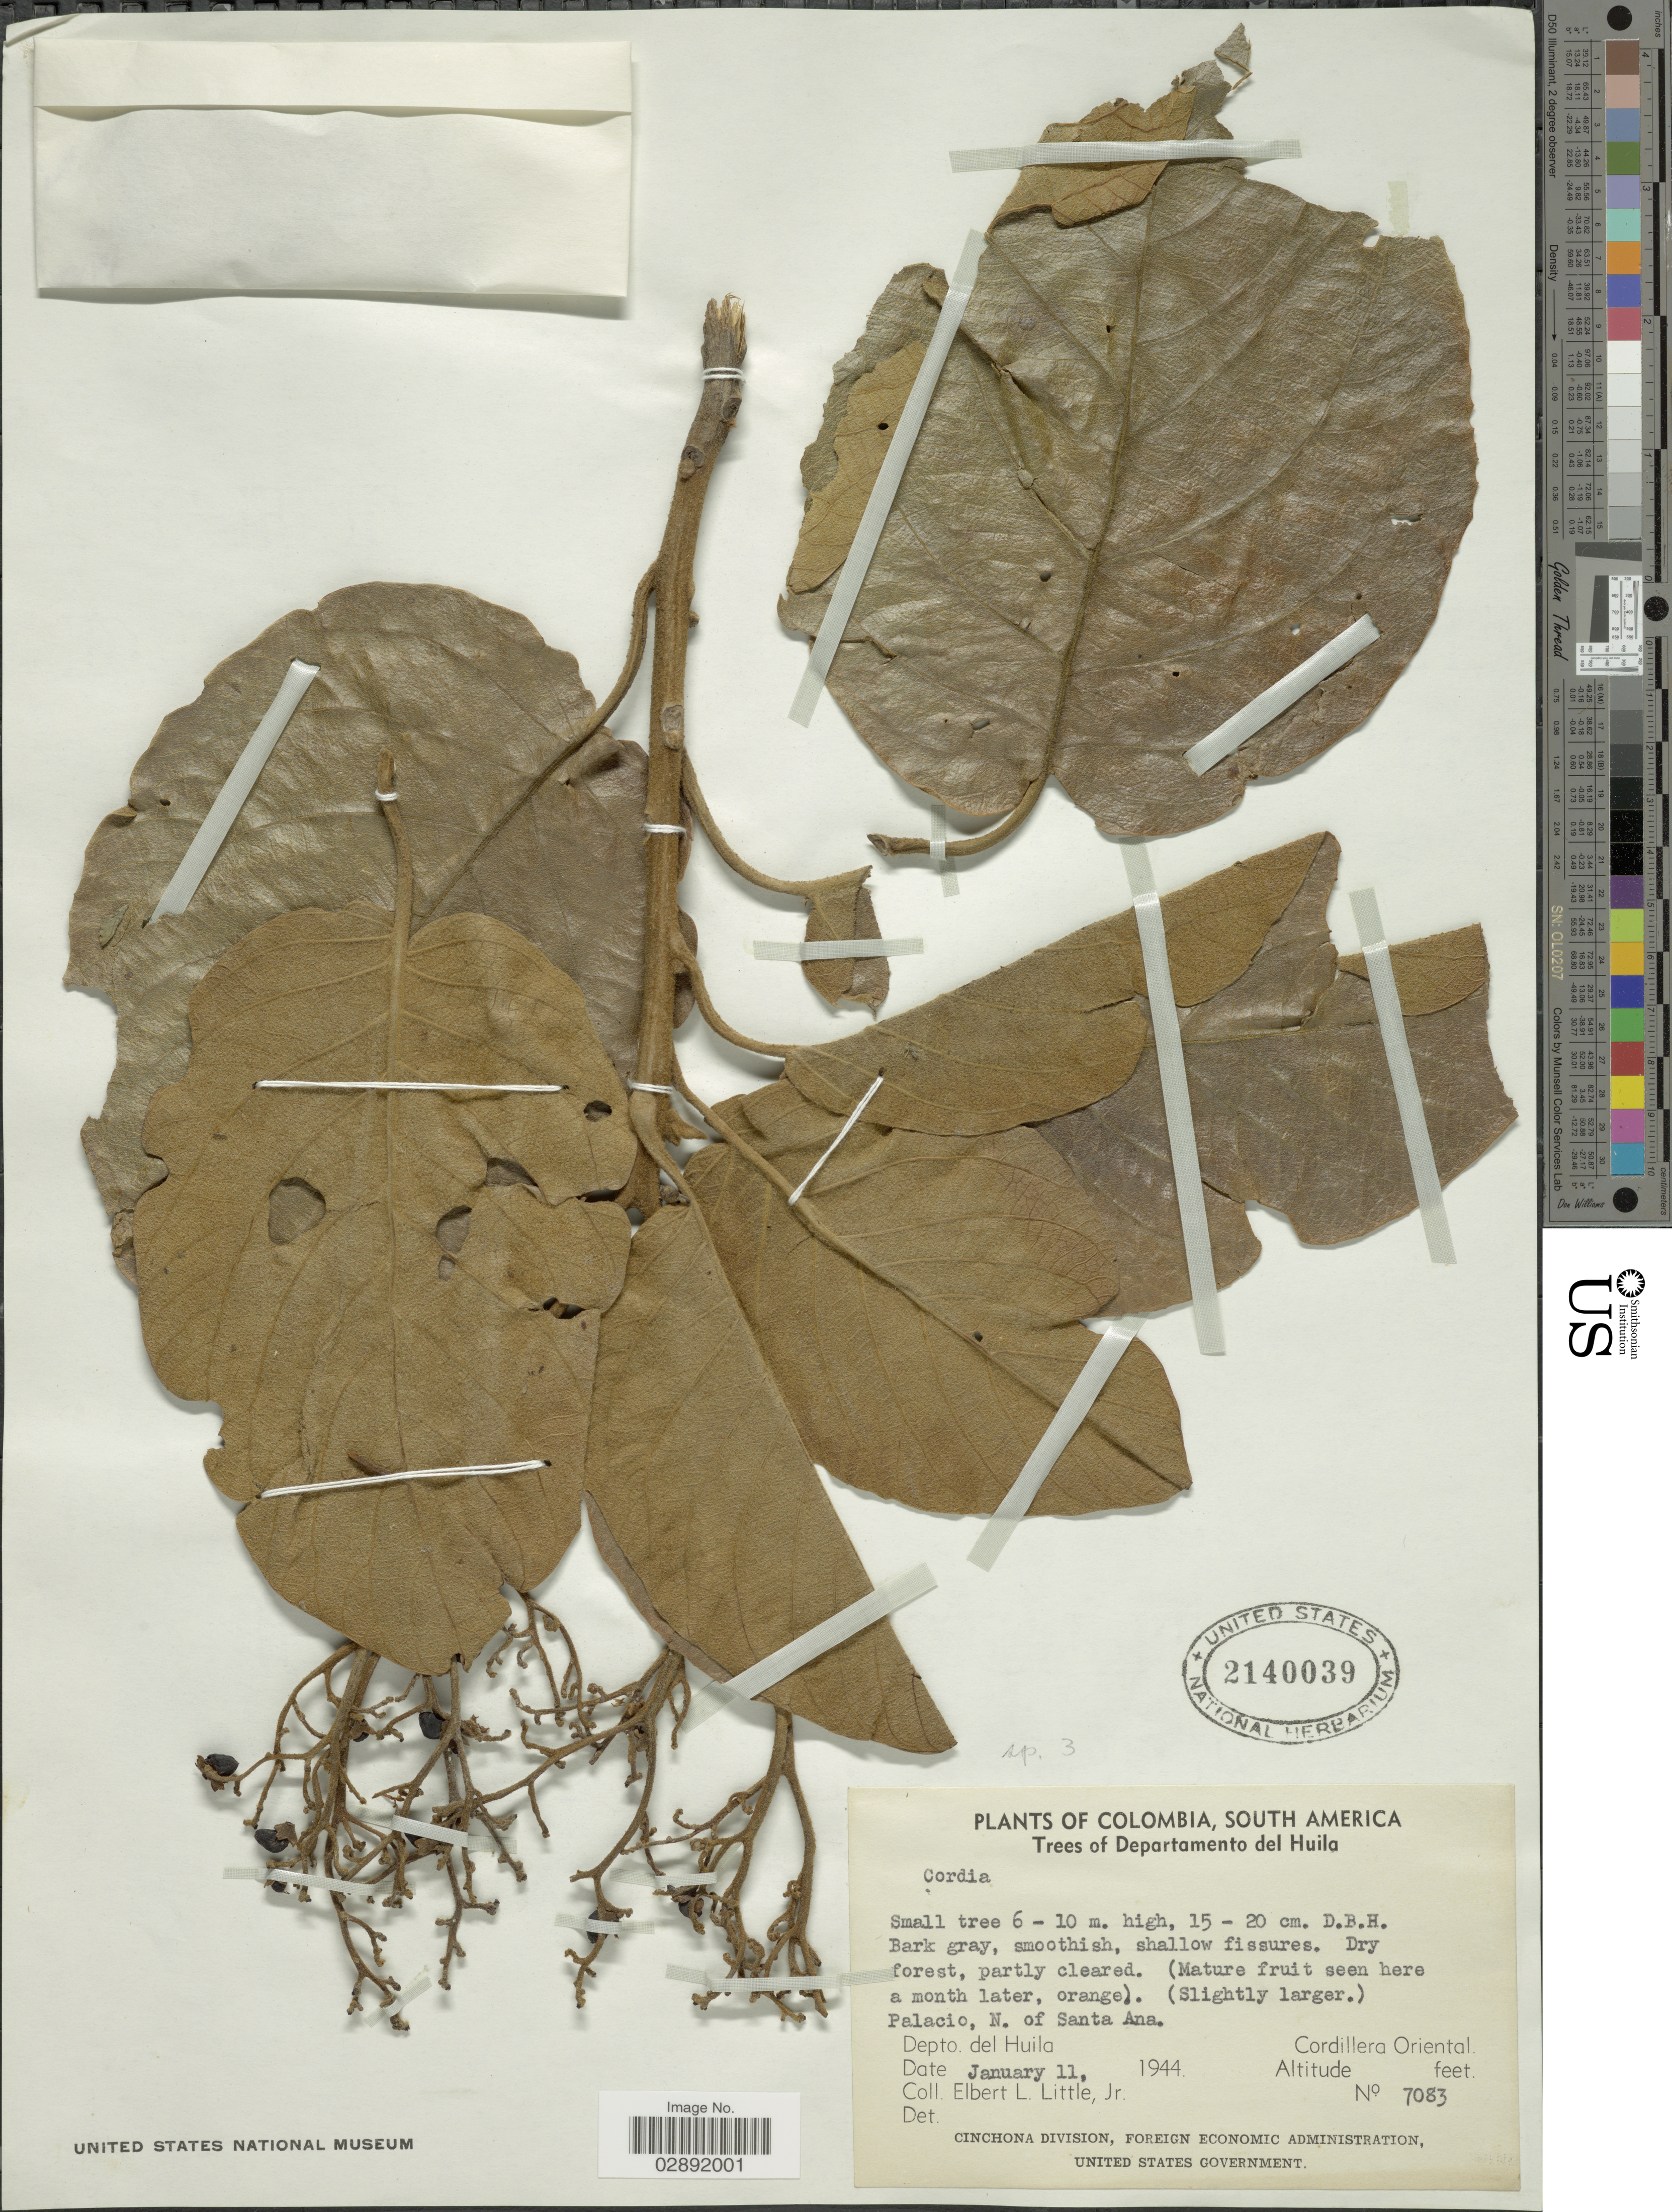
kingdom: Plantae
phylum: Tracheophyta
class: Magnoliopsida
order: Boraginales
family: Cordiaceae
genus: Cordia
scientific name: Cordia sp.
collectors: E. L. Little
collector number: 7083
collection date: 1944-01-11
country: Colombia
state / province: Huila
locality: Palacio, N. of Santa Ana, Cordillera Oriental.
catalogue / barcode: US 2140039